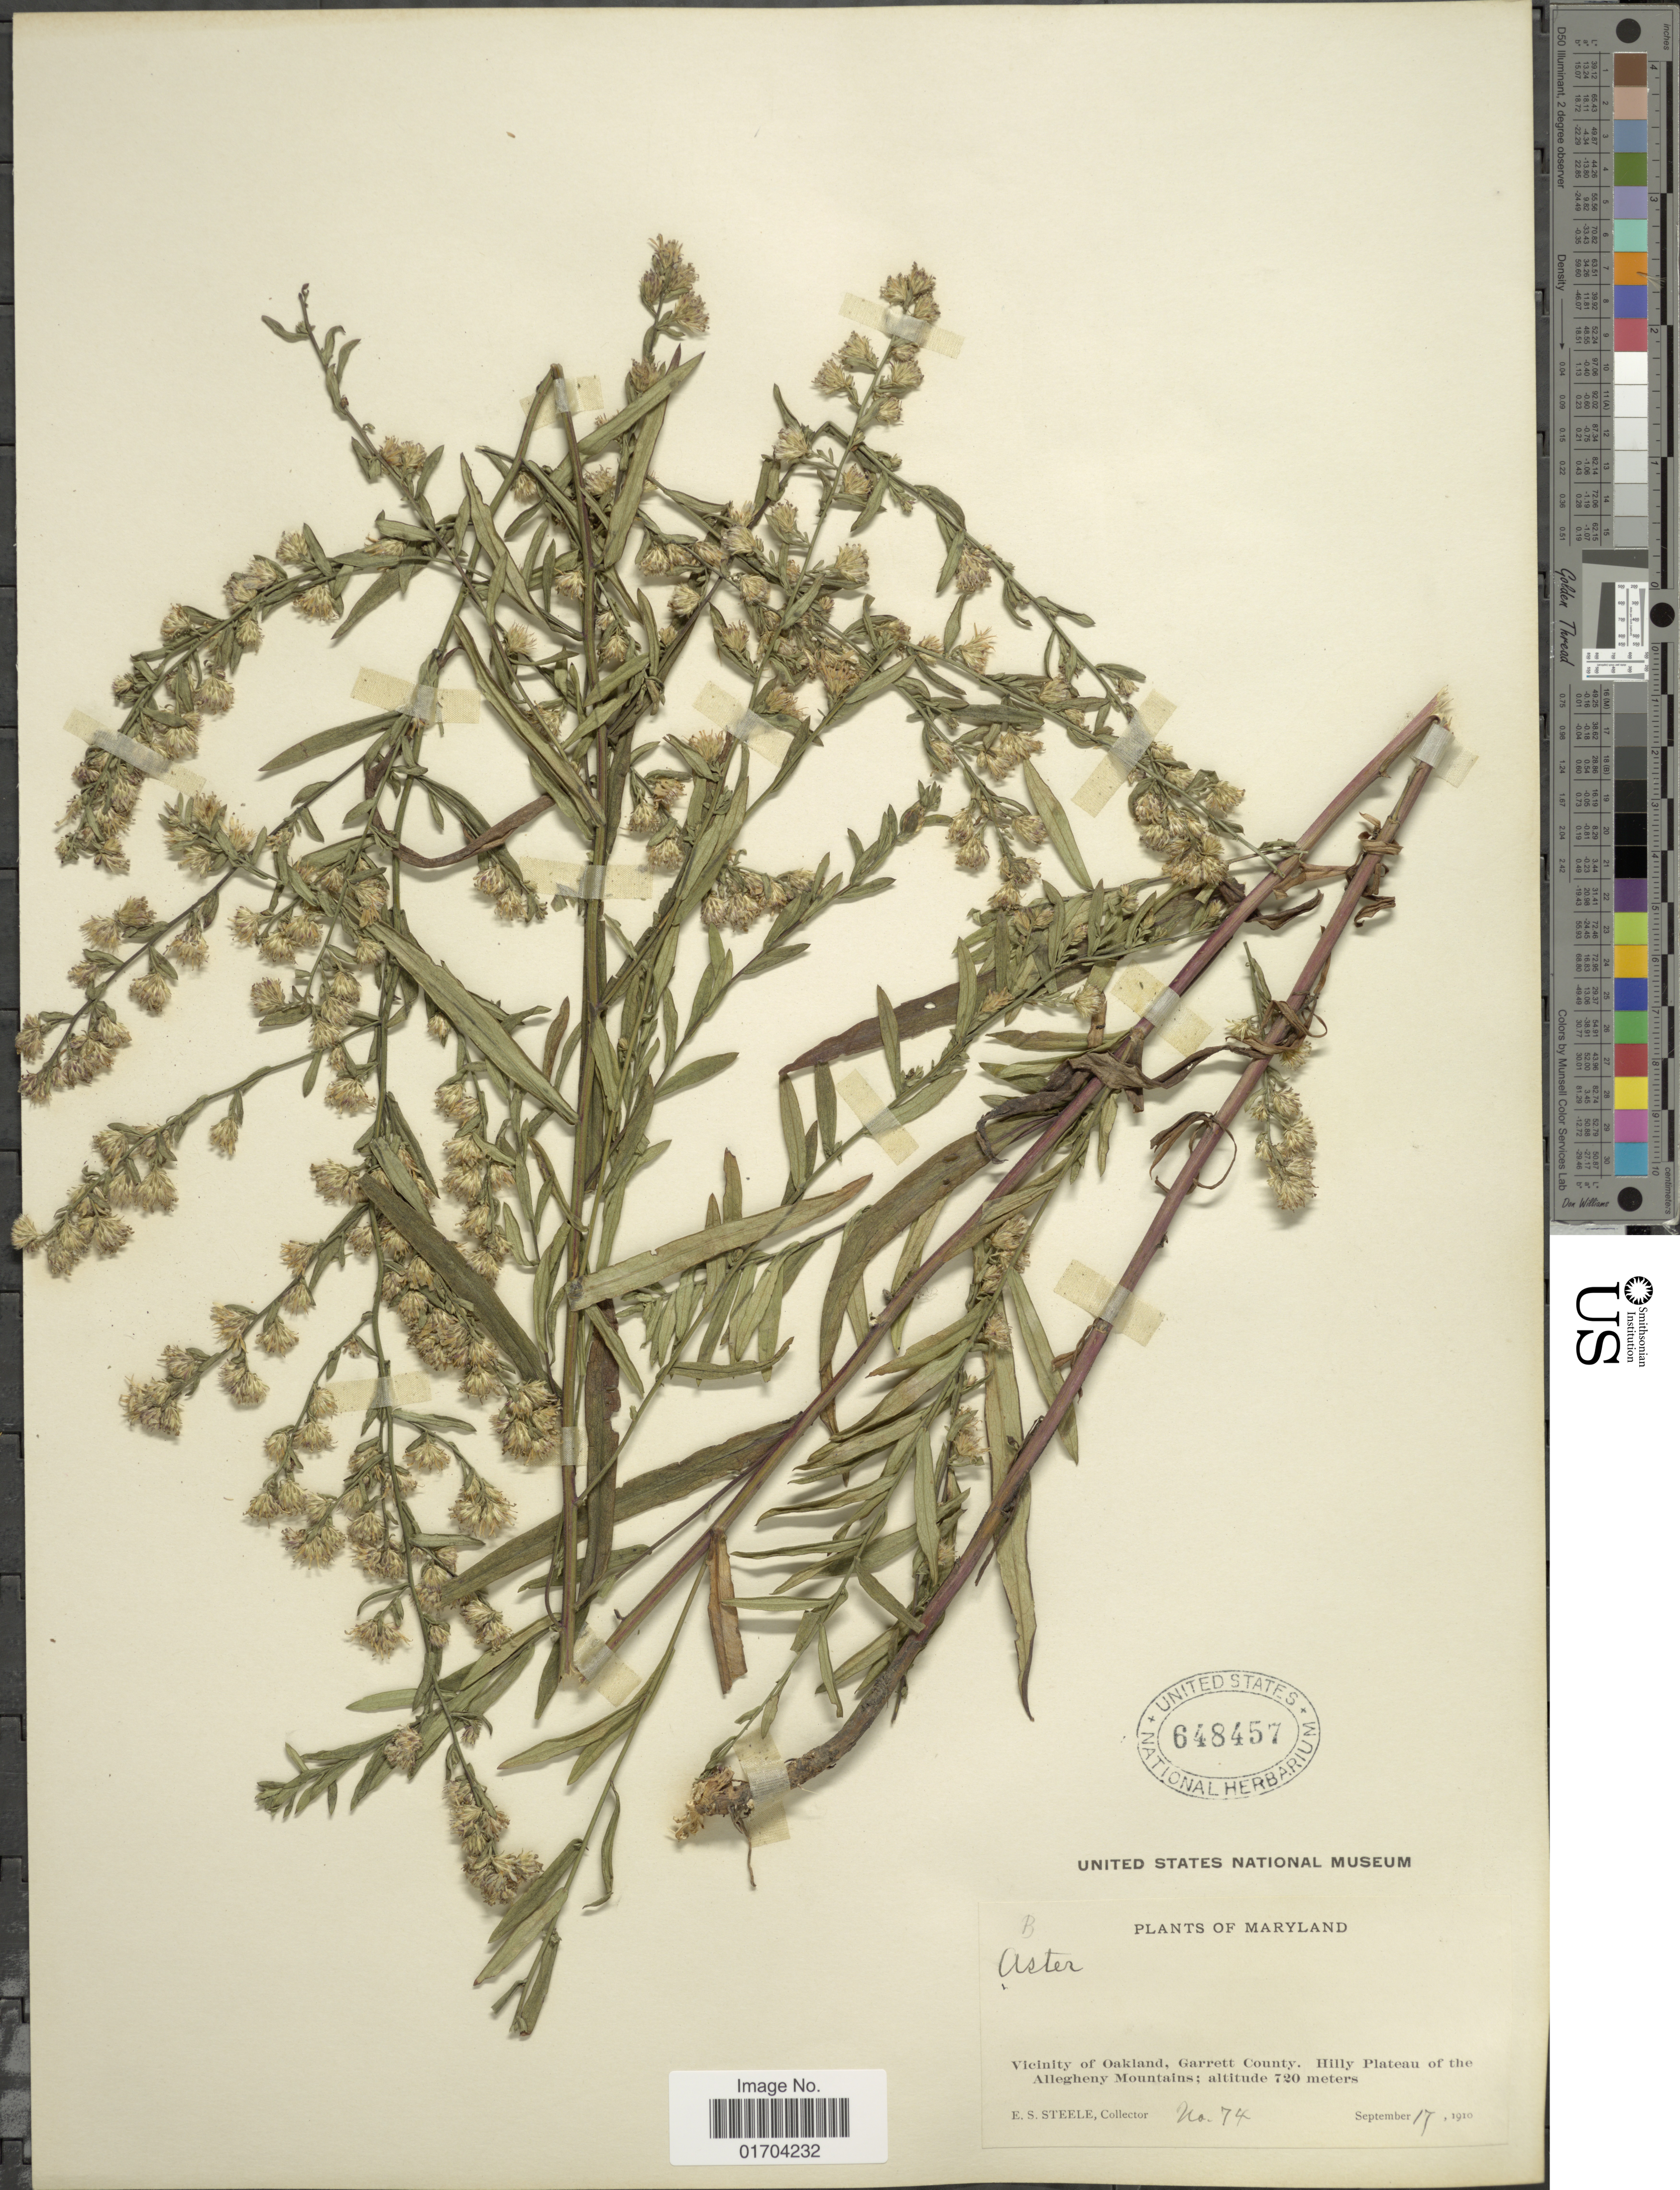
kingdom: Plantae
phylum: Tracheophyta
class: Magnoliopsida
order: Asterales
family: Asteraceae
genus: Symphyotrichum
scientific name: Symphyotrichum sp.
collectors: E. Steele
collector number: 74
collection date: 1910-09-17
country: United States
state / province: Maryland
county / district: Garrett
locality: Vicinity of Oakland, Garrett County. Hilly Plateau of the Allegheny Mountains.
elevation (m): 720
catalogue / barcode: US 648457